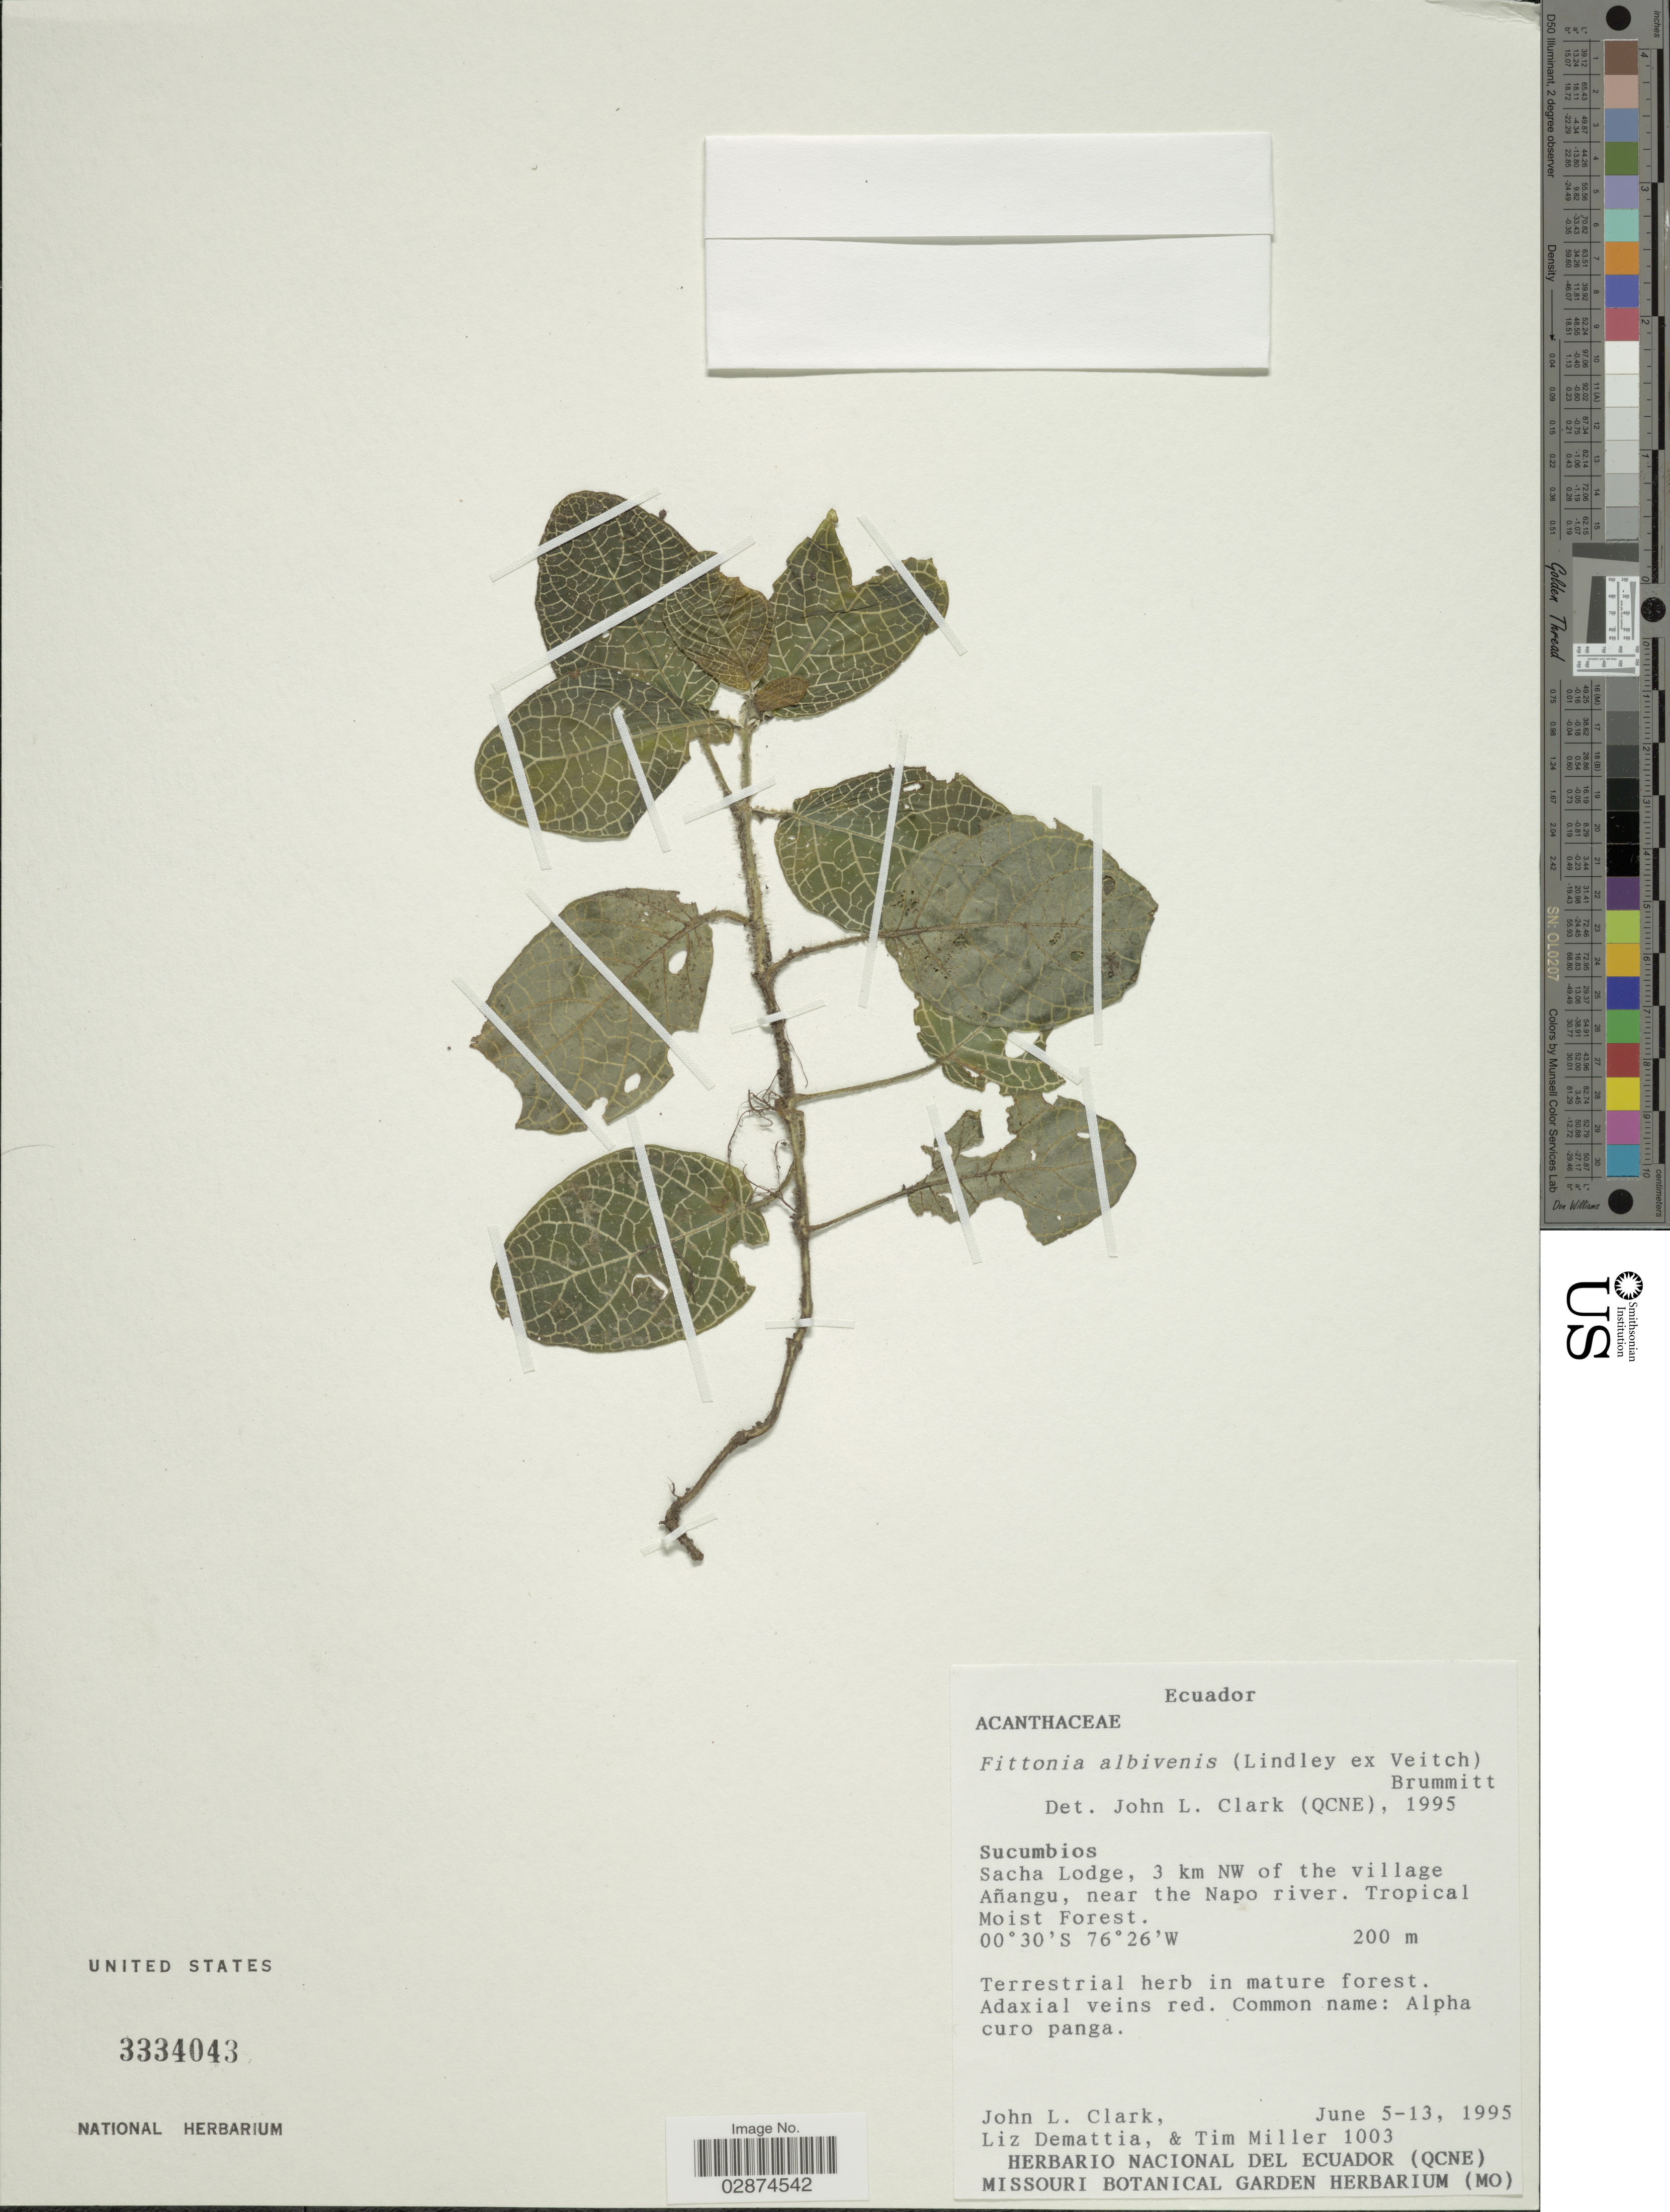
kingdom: Plantae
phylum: Tracheophyta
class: Magnoliopsida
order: Lamiales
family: Acanthaceae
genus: Fittonia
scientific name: Fittonia albivenis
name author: (Lindl. ex Veitch) Brummitt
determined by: Clark, J. L.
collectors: J. L. Clark, L. Demattia & T. Miller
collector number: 1003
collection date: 1995-06-05/1995-06-13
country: Ecuador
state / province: Sucumbíos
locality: Sacha Lodge, 3 km NW of the village Añangu, near the Napo river.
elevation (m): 200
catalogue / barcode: US 3334043